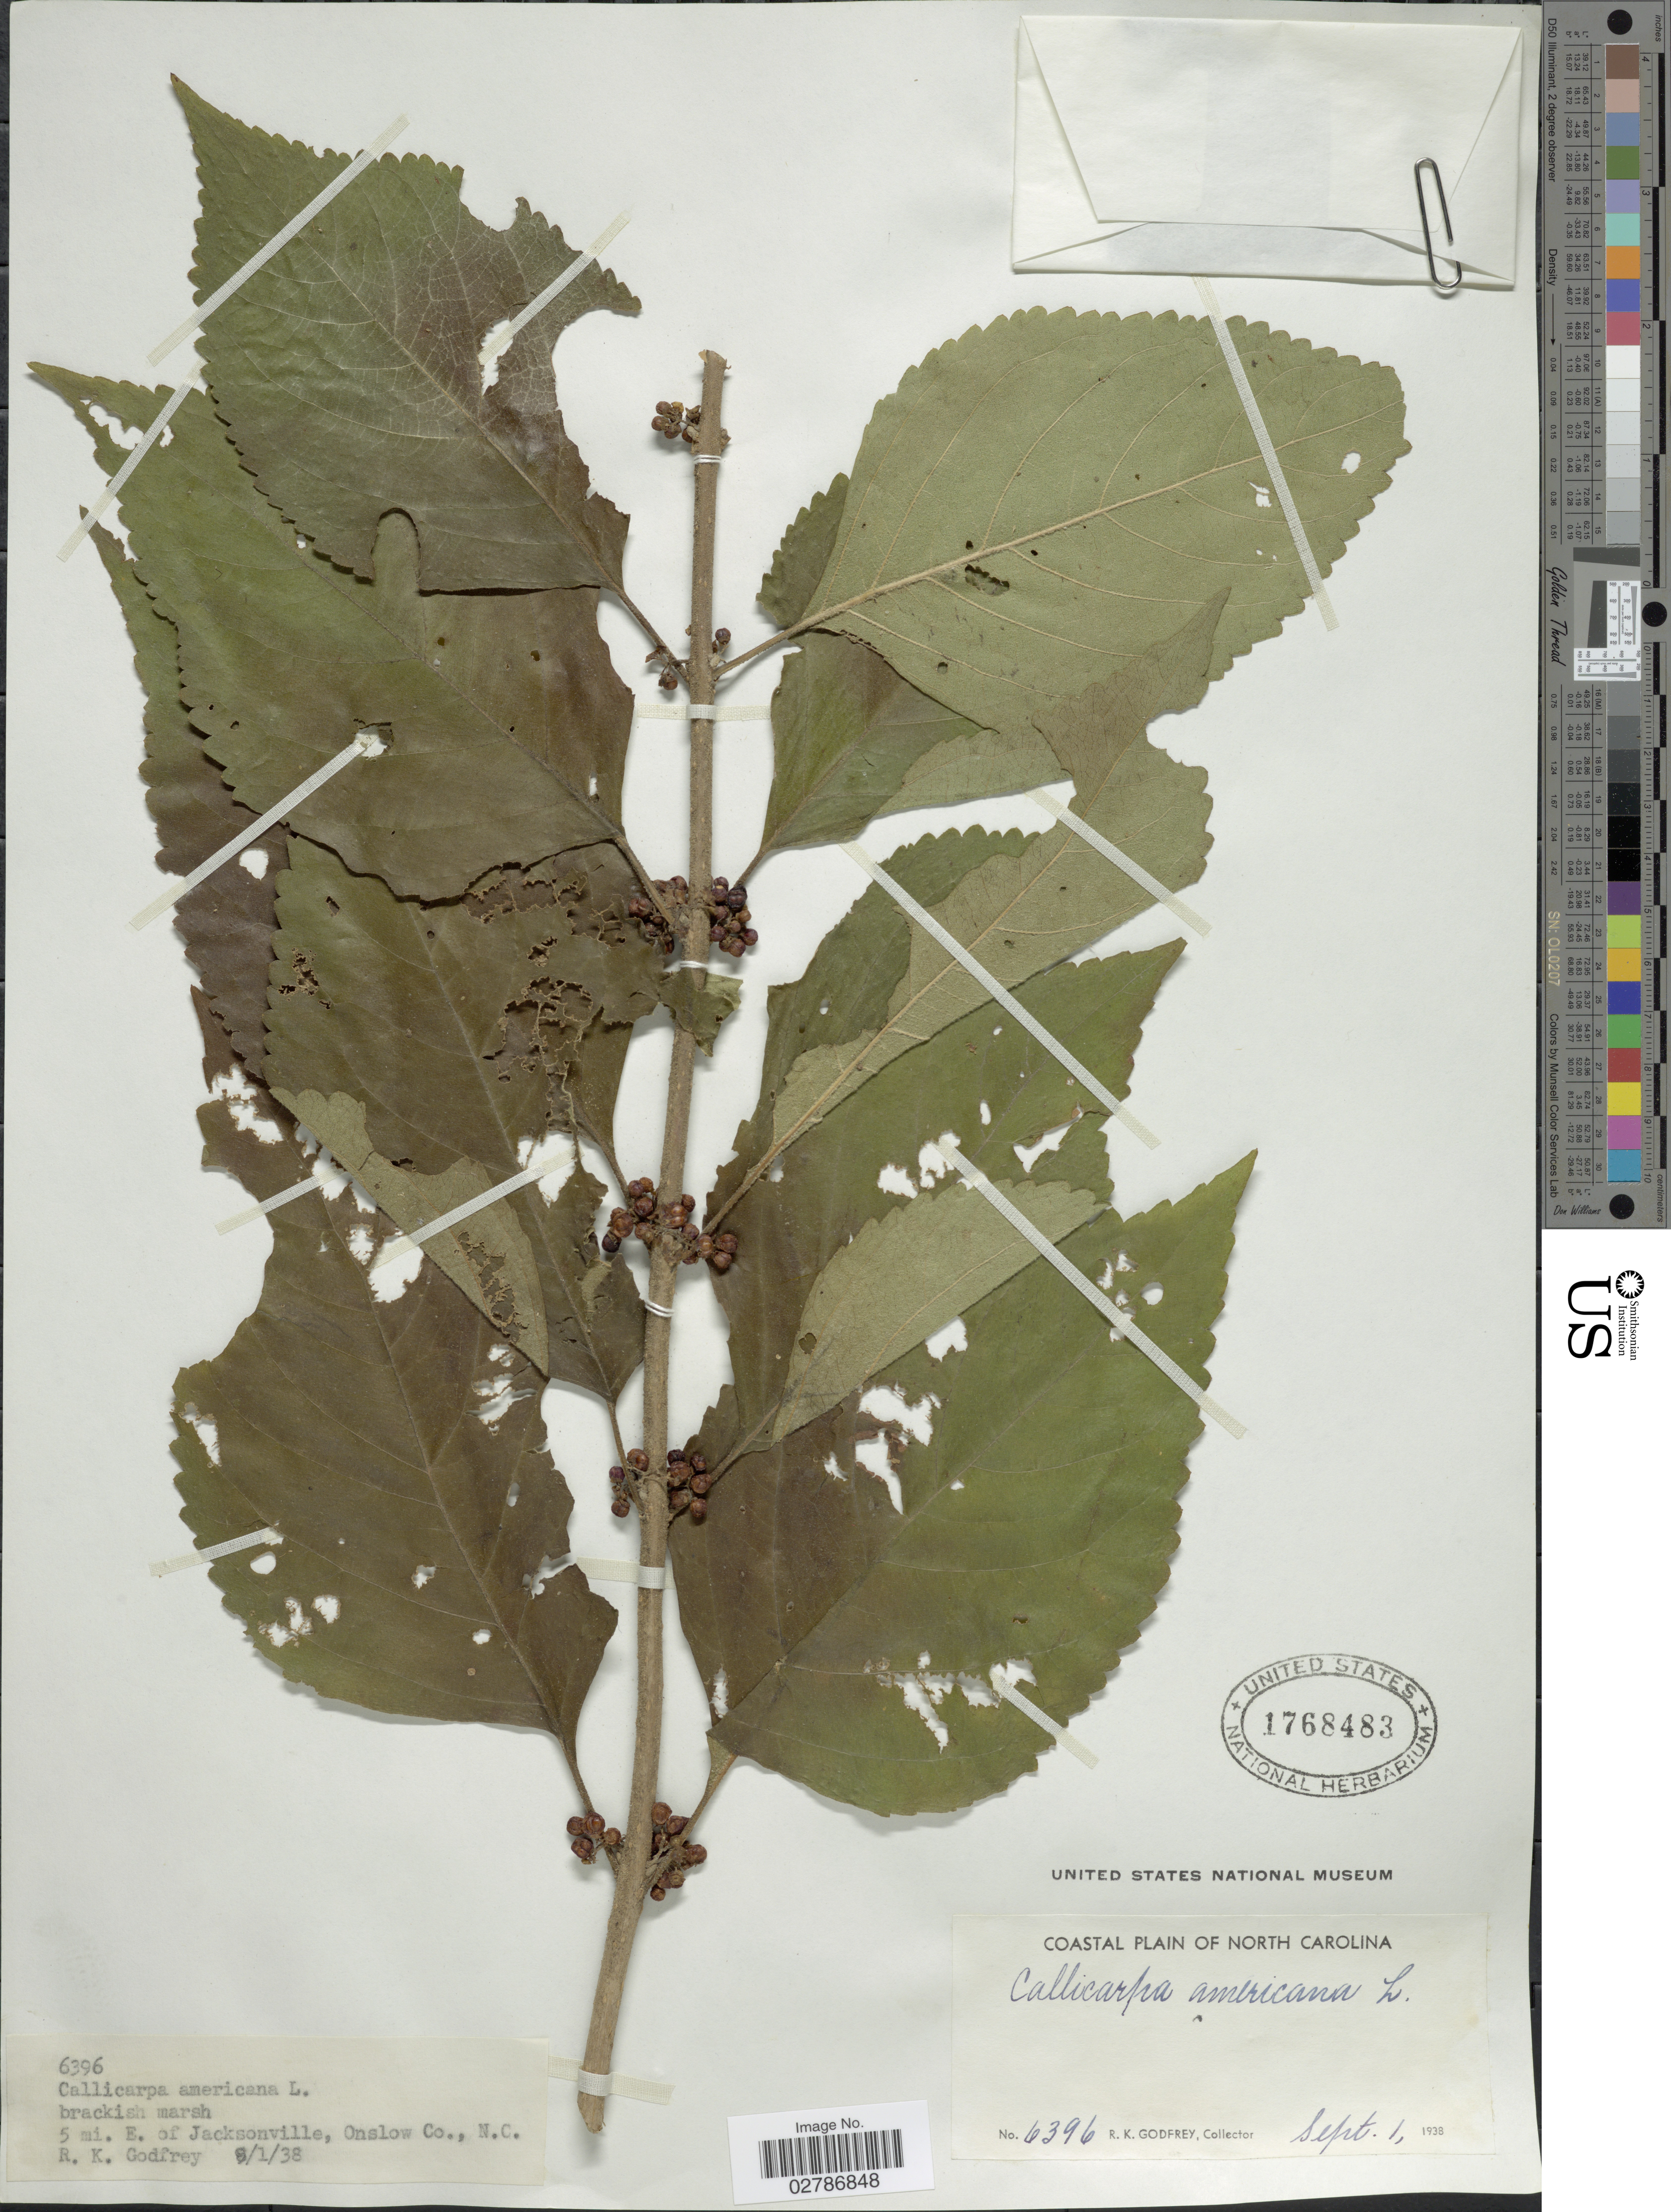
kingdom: Plantae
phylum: Tracheophyta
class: Magnoliopsida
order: Lamiales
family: Lamiaceae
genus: Callicarpa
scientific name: Callicarpa americana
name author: L.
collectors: R. K. Godfrey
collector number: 6396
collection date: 1938-09-01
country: United States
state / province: North Carolina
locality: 5 mi. E. of Jacksonville, Onslow Co., N.C. Coastal Plain of North Carolina.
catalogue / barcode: US 1768483